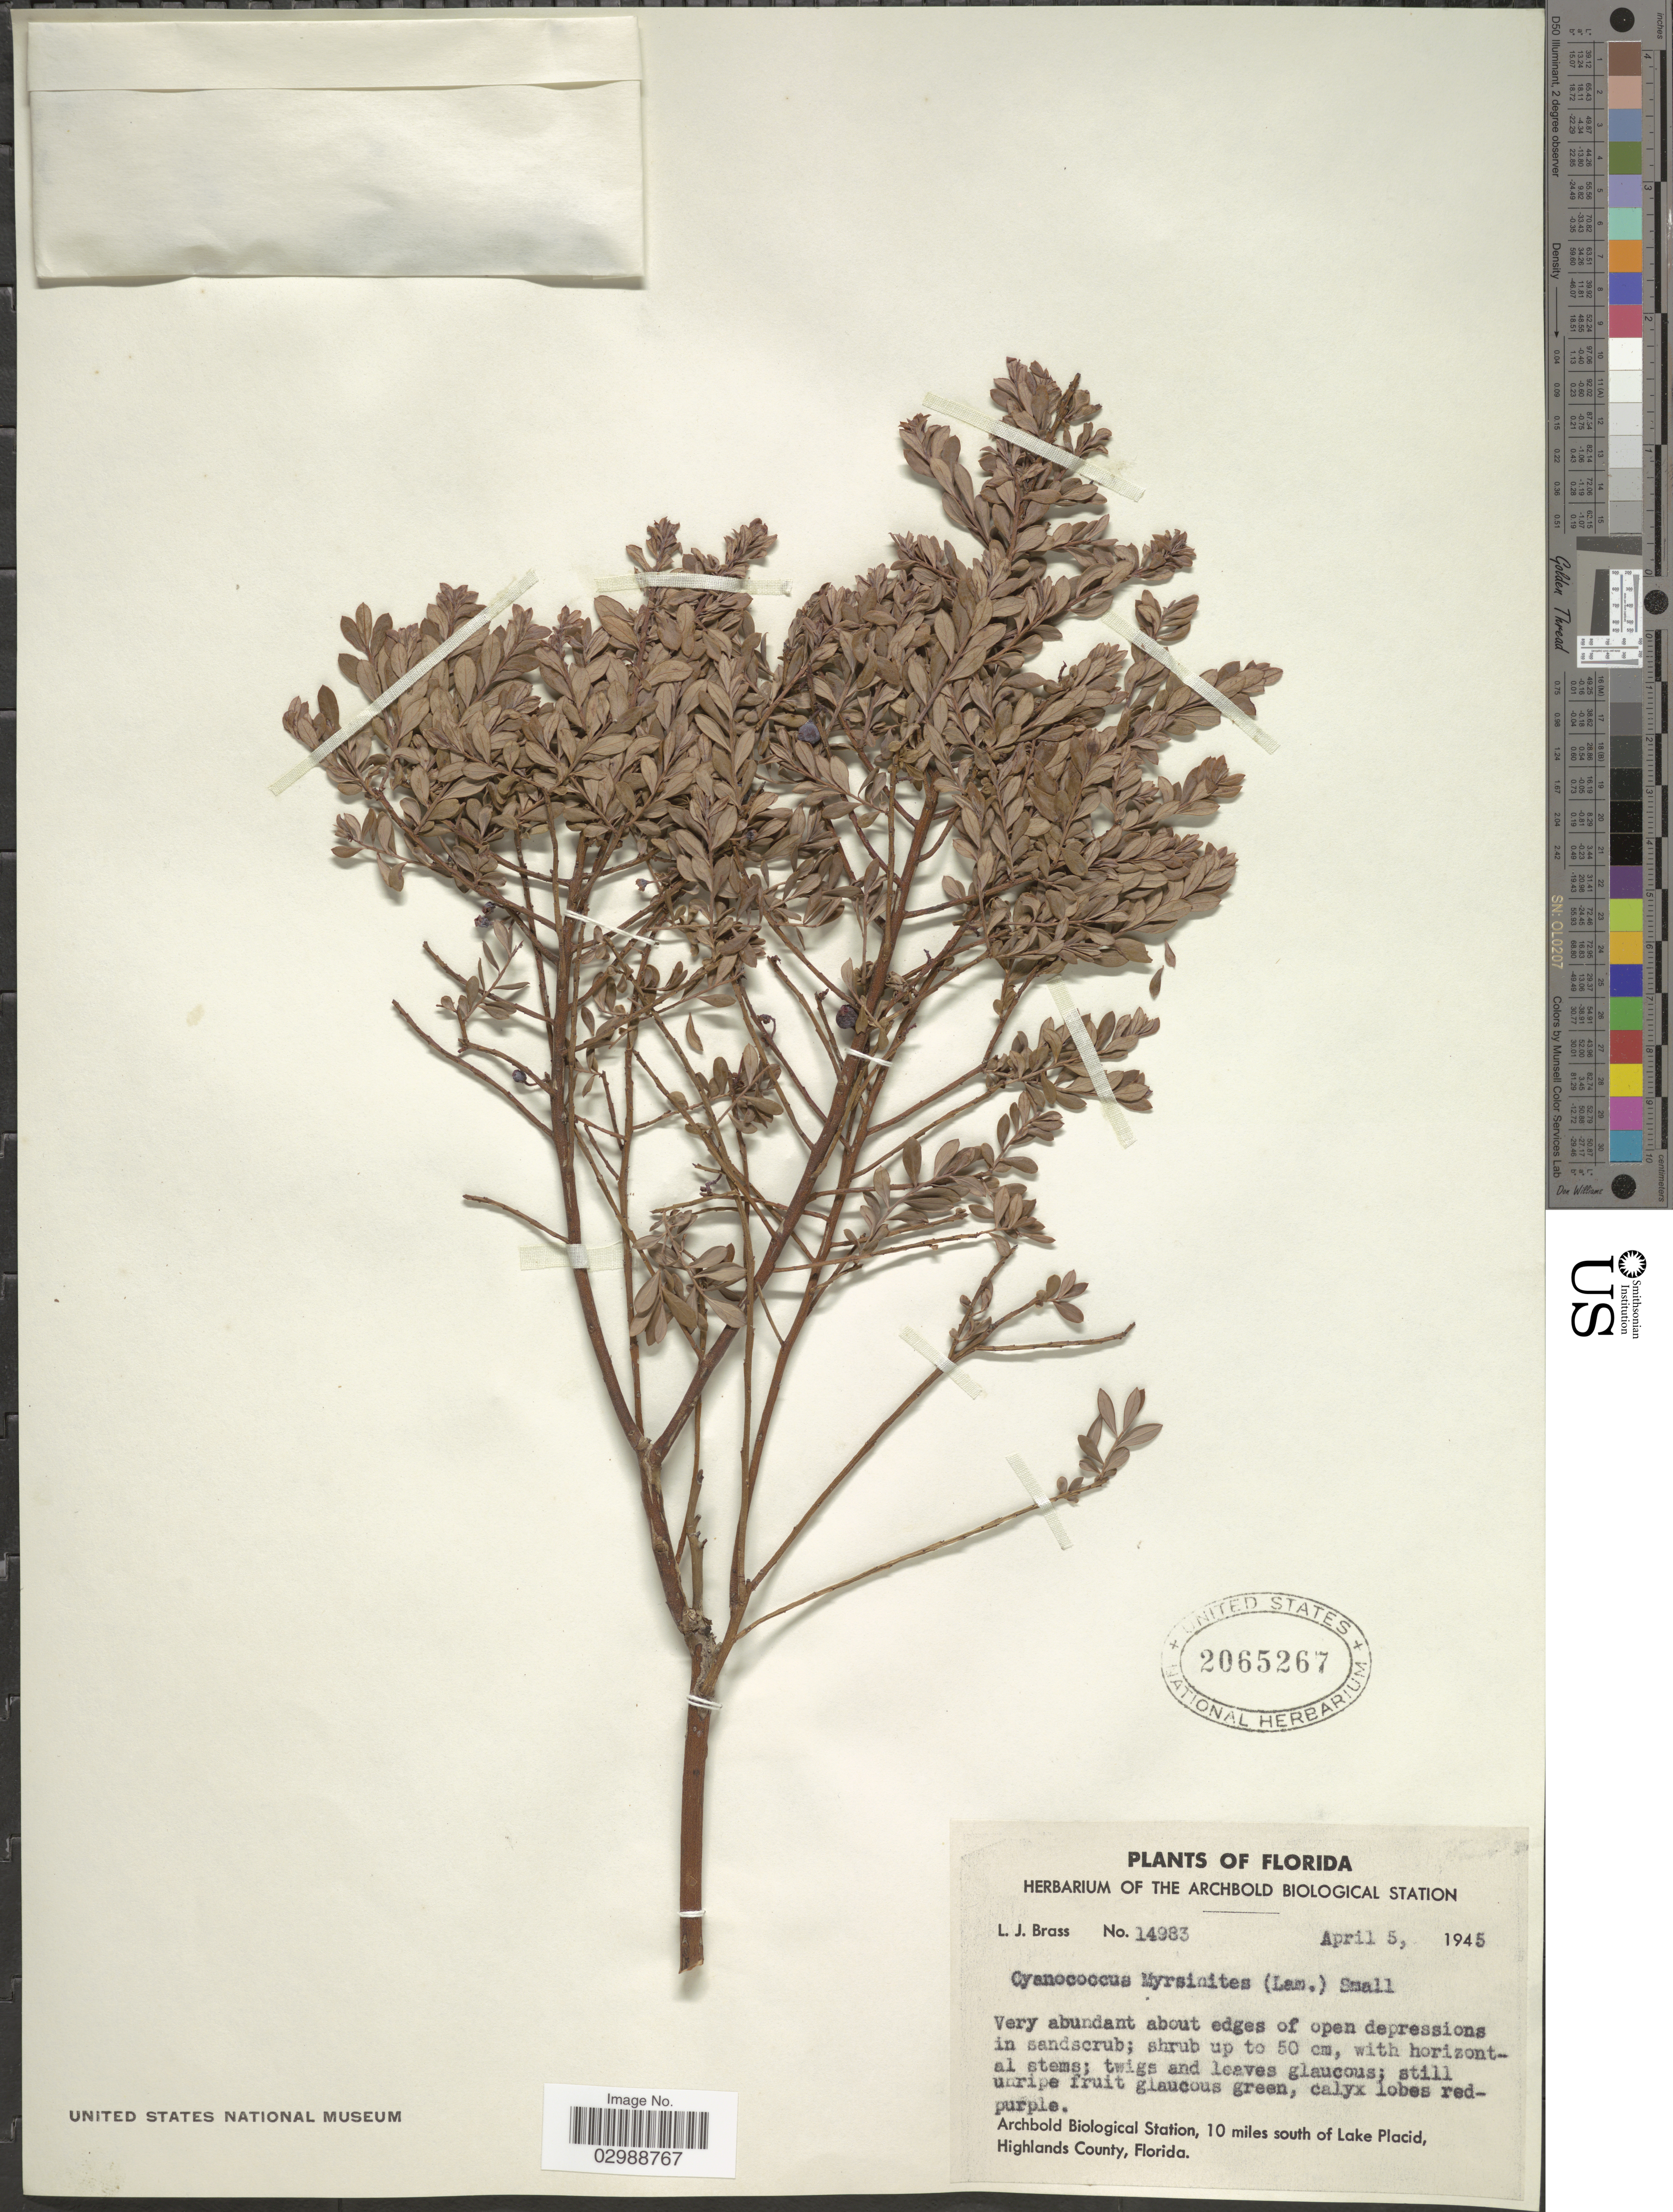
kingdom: Plantae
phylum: Tracheophyta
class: Magnoliopsida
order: Ericales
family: Ericaceae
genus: Vaccinium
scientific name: Vaccinium myrsinites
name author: Lam.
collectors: L. J. Brass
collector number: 14983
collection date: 1945-04-05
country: United States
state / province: Florida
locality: Archbold Biological Station, 10 miles south of Lake Placid, Highlands County.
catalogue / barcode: US 2065267